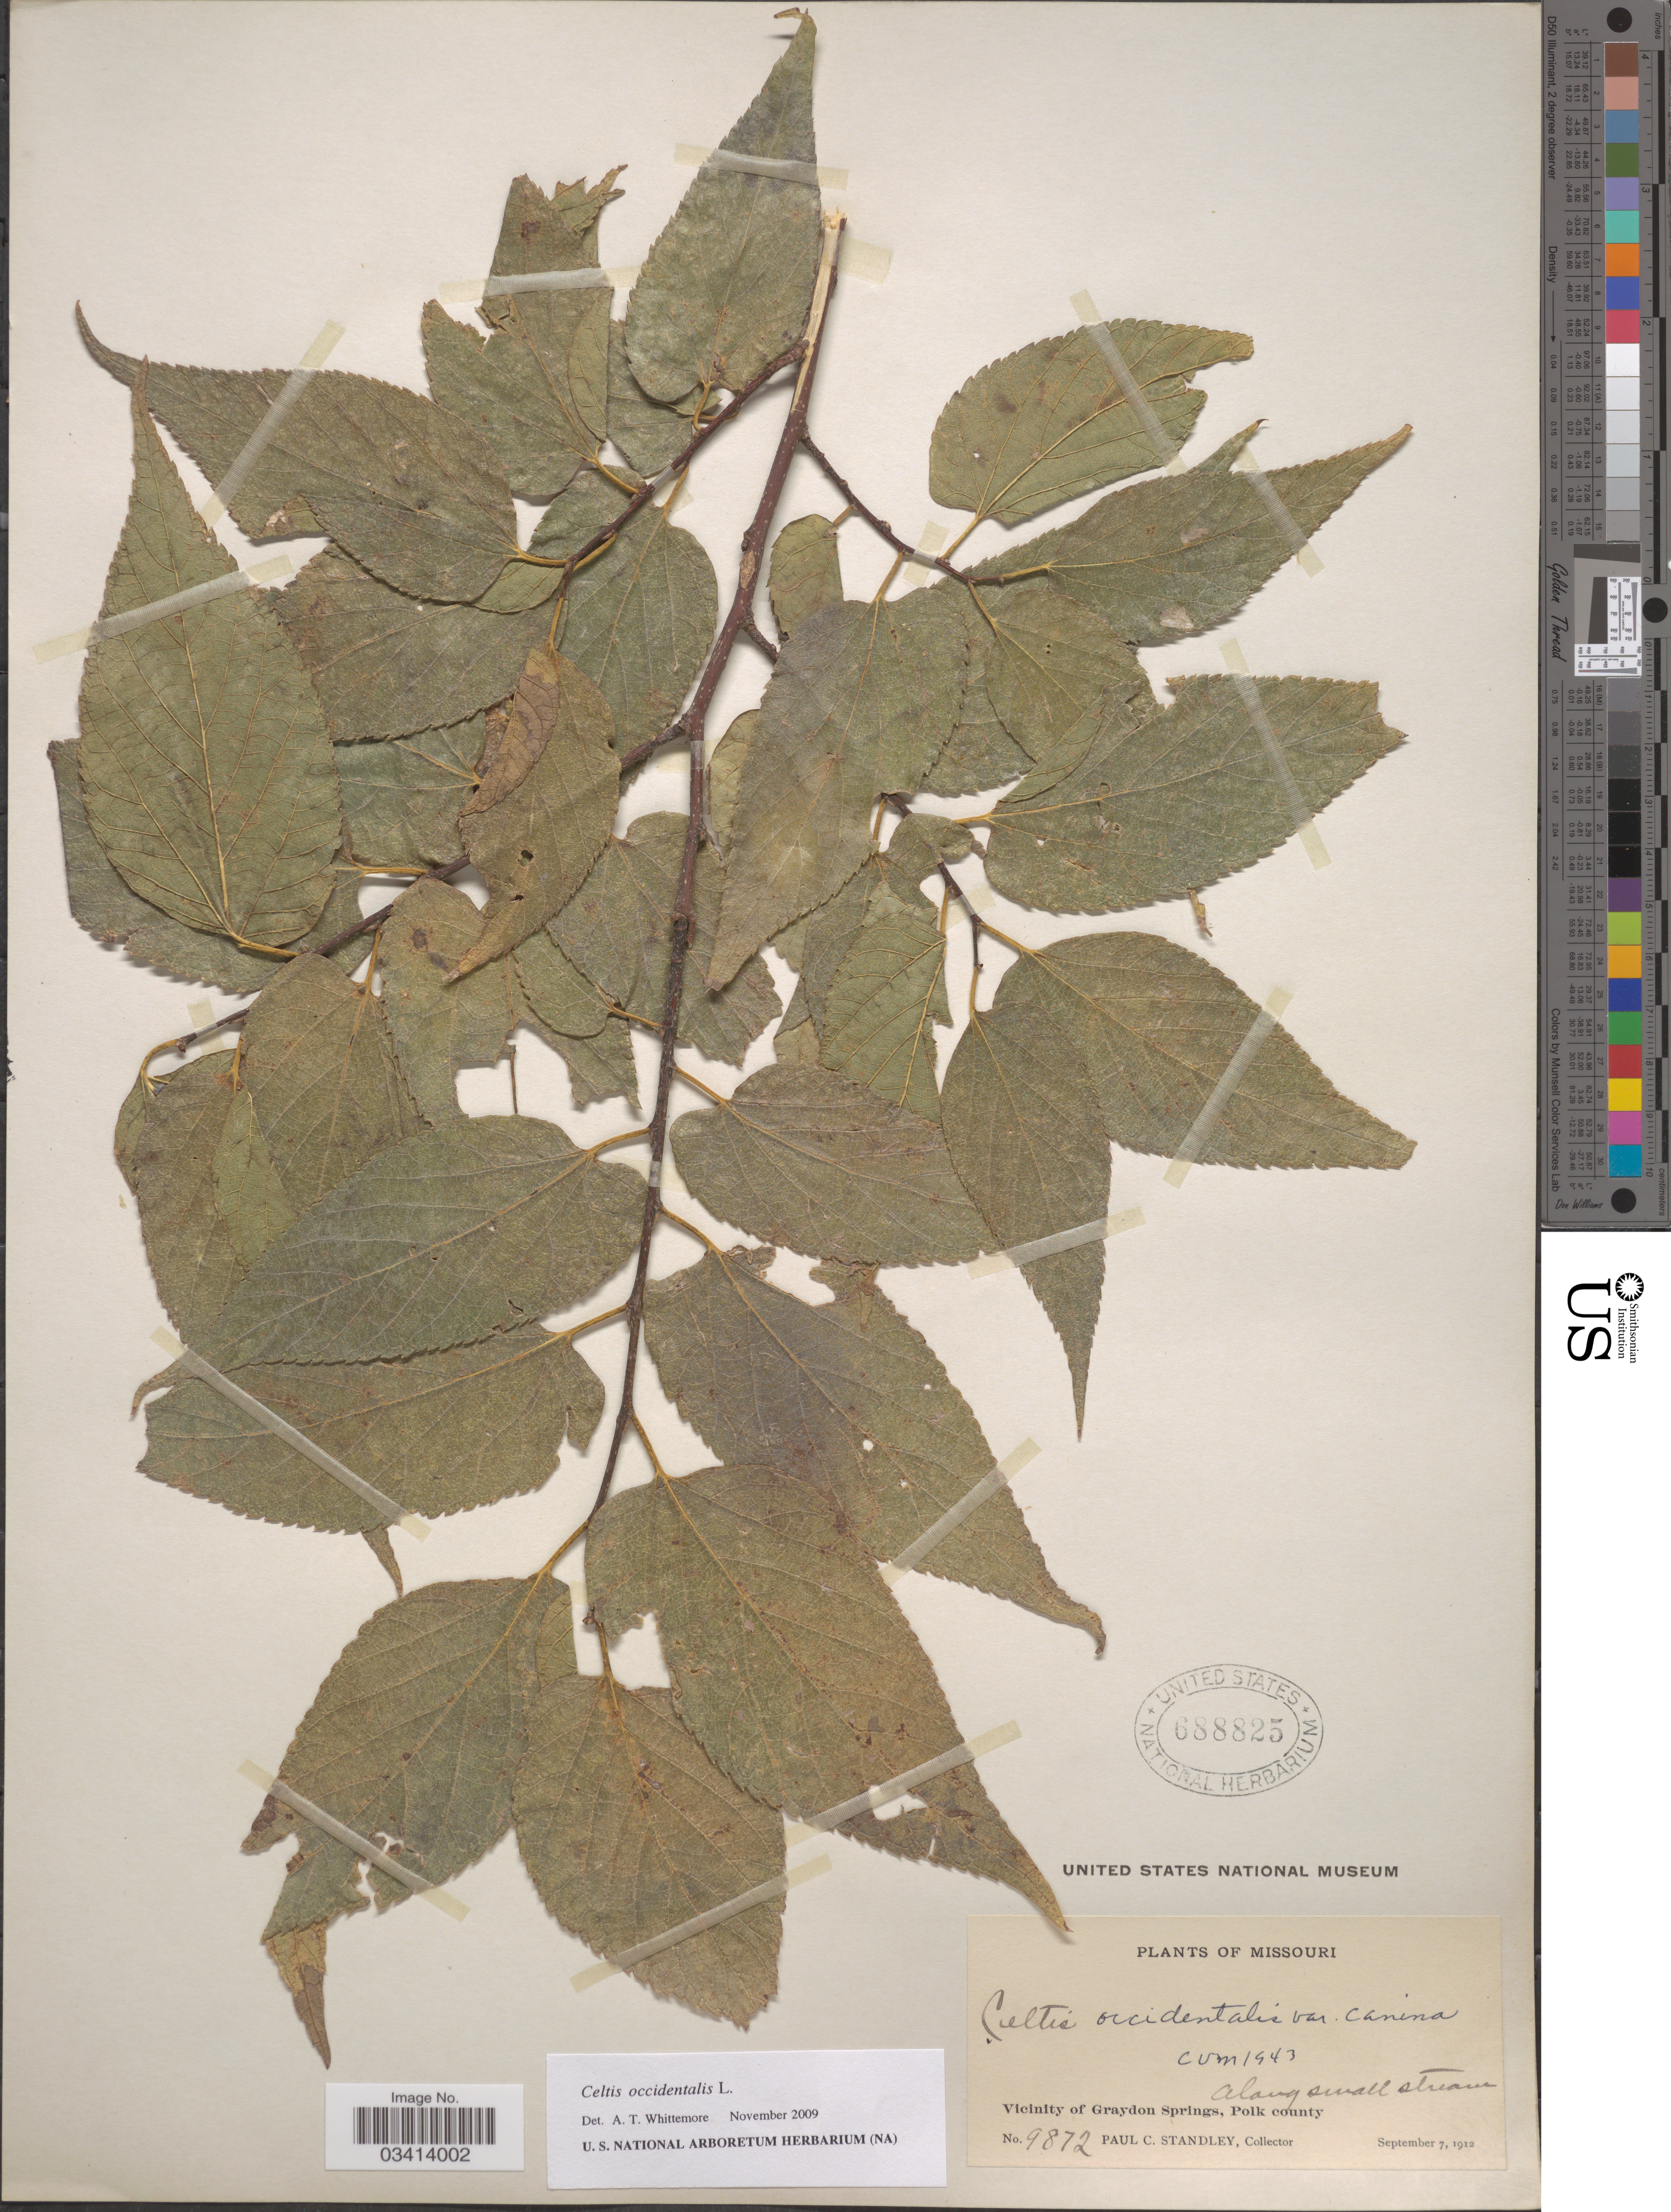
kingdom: Plantae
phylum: Tracheophyta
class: Magnoliopsida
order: Rosales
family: Cannabaceae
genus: Celtis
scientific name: Celtis occidentalis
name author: L.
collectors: P. C. Standley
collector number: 9872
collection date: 1912-09-07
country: United States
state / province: Missouri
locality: Vicinity of Graydon Springs, Polk County.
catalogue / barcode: US 688825